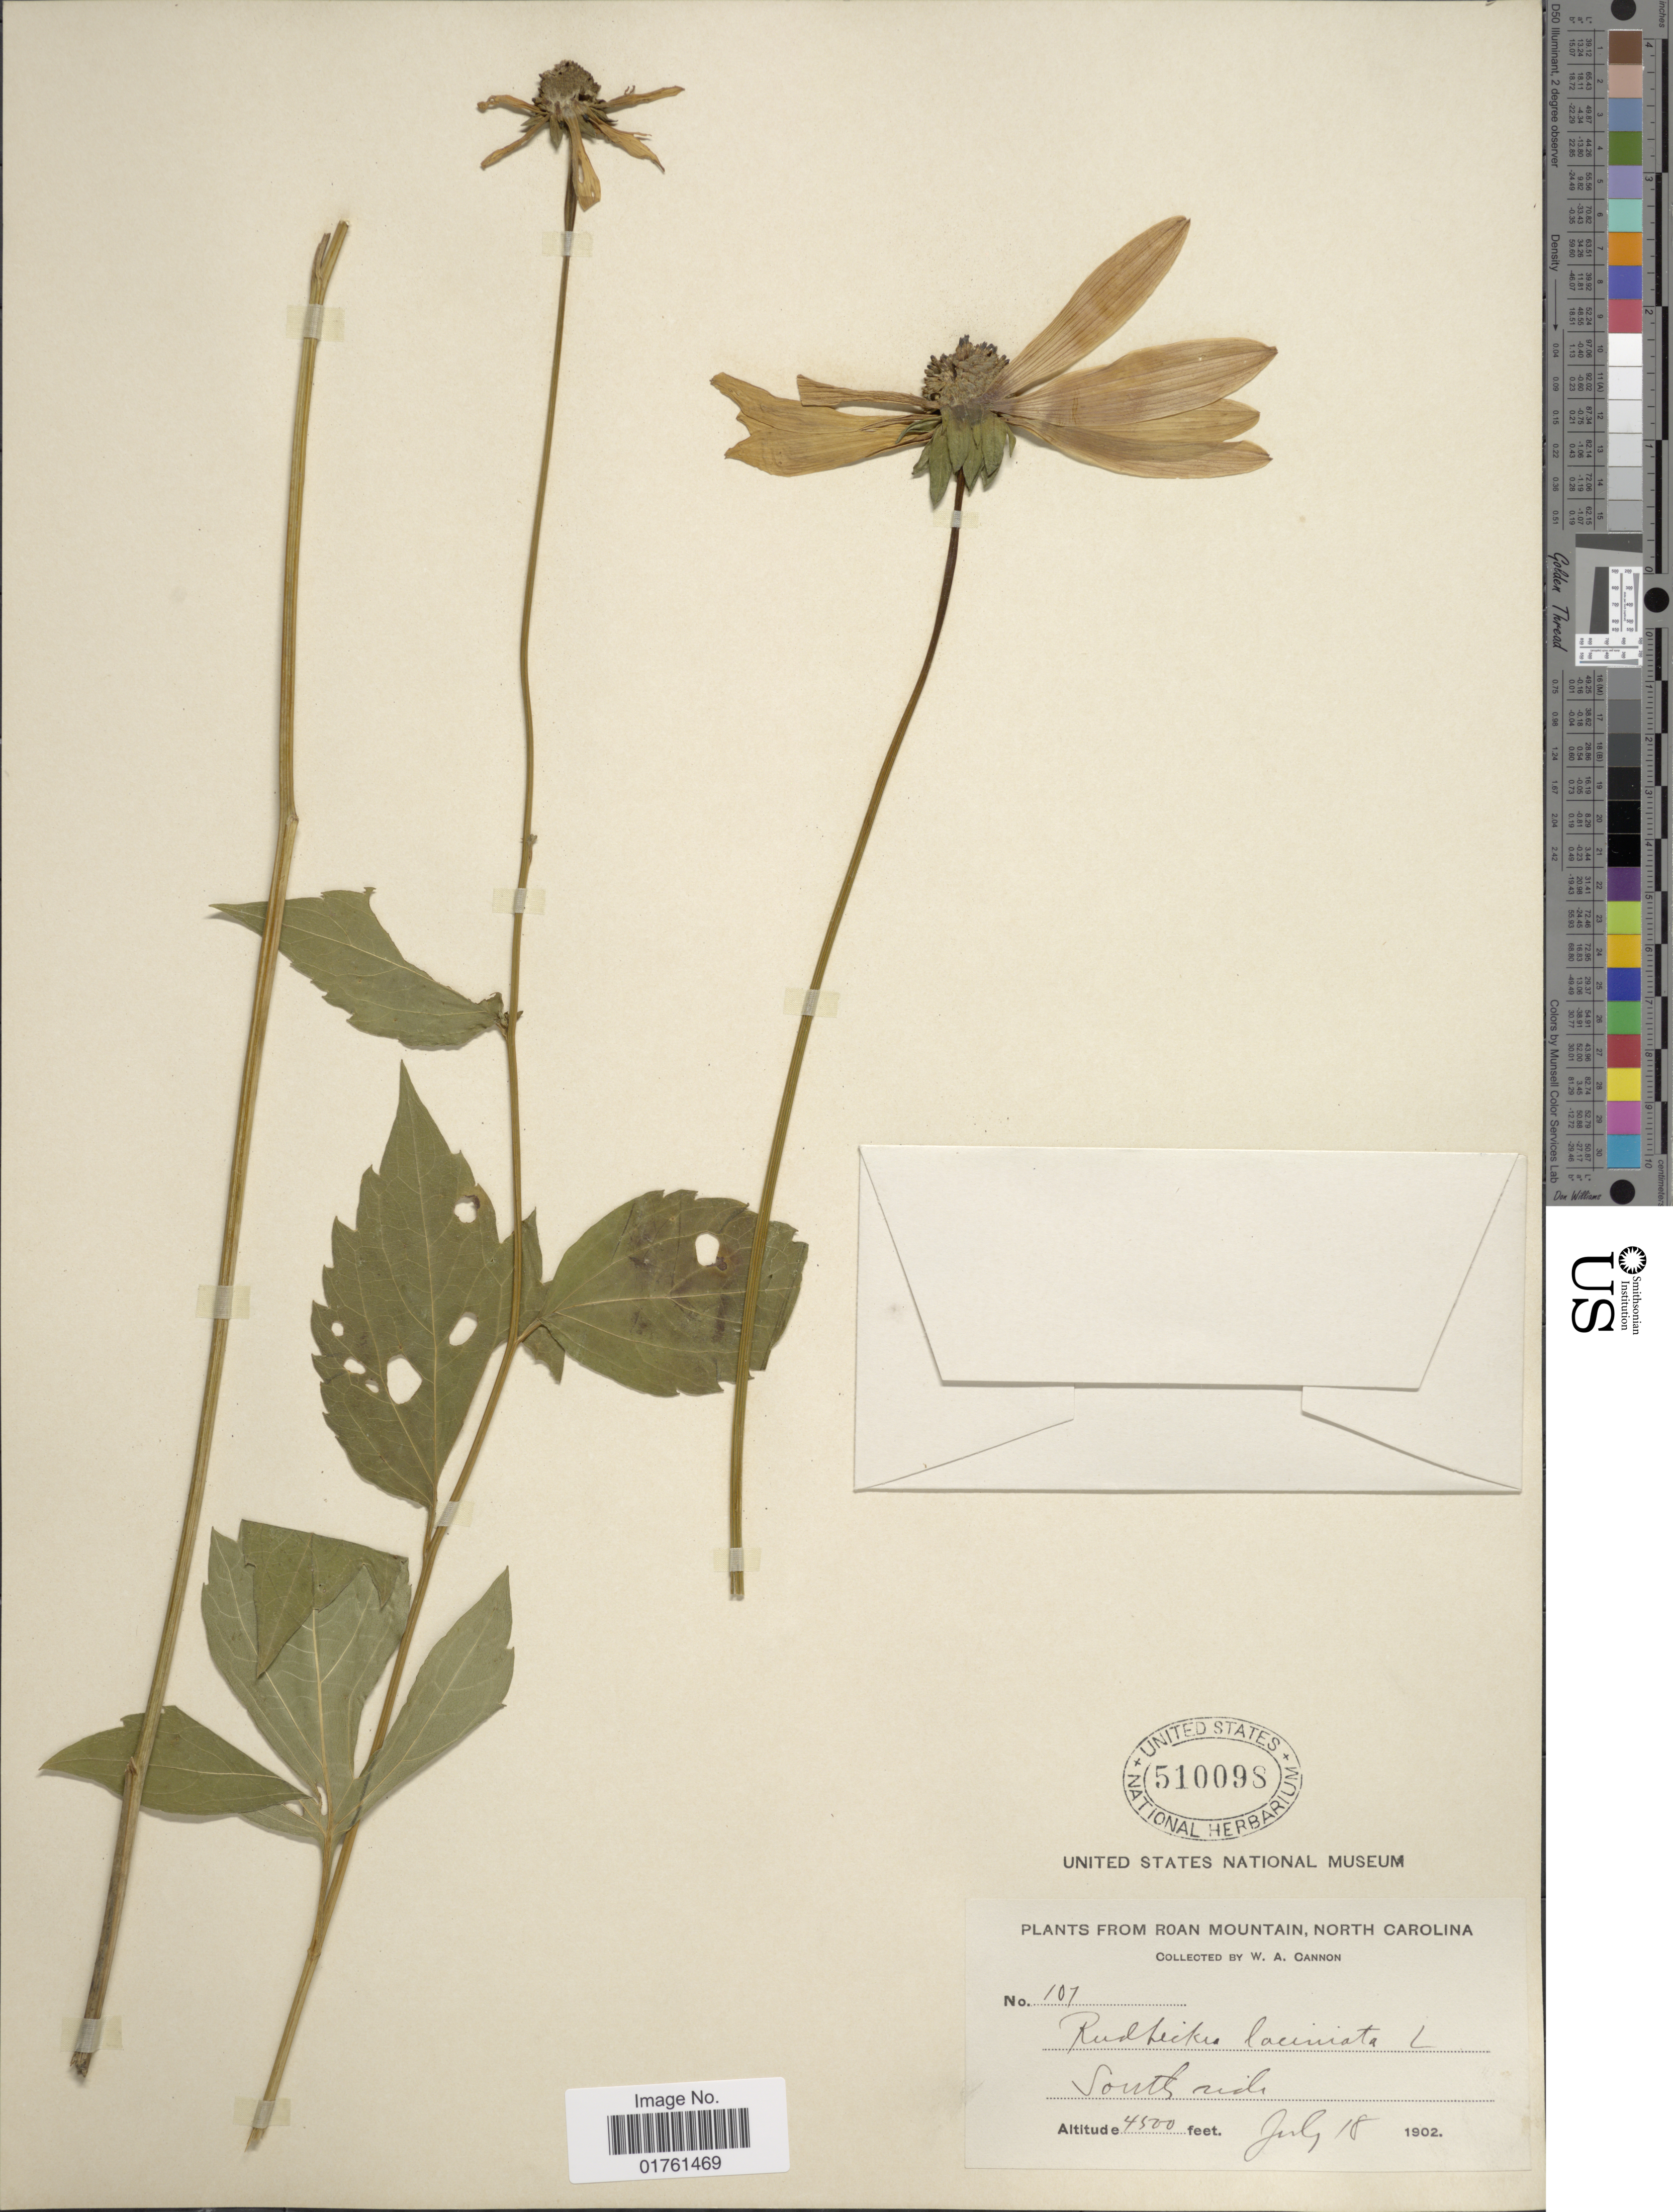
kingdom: Plantae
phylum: Tracheophyta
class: Magnoliopsida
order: Asterales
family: Asteraceae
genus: Rudbeckia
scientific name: Rudbeckia laciniata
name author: L.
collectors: W. Cannon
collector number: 107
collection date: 1902-07-18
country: United States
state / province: North Carolina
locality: Roan Mountain, South side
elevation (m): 1372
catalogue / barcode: US 510098